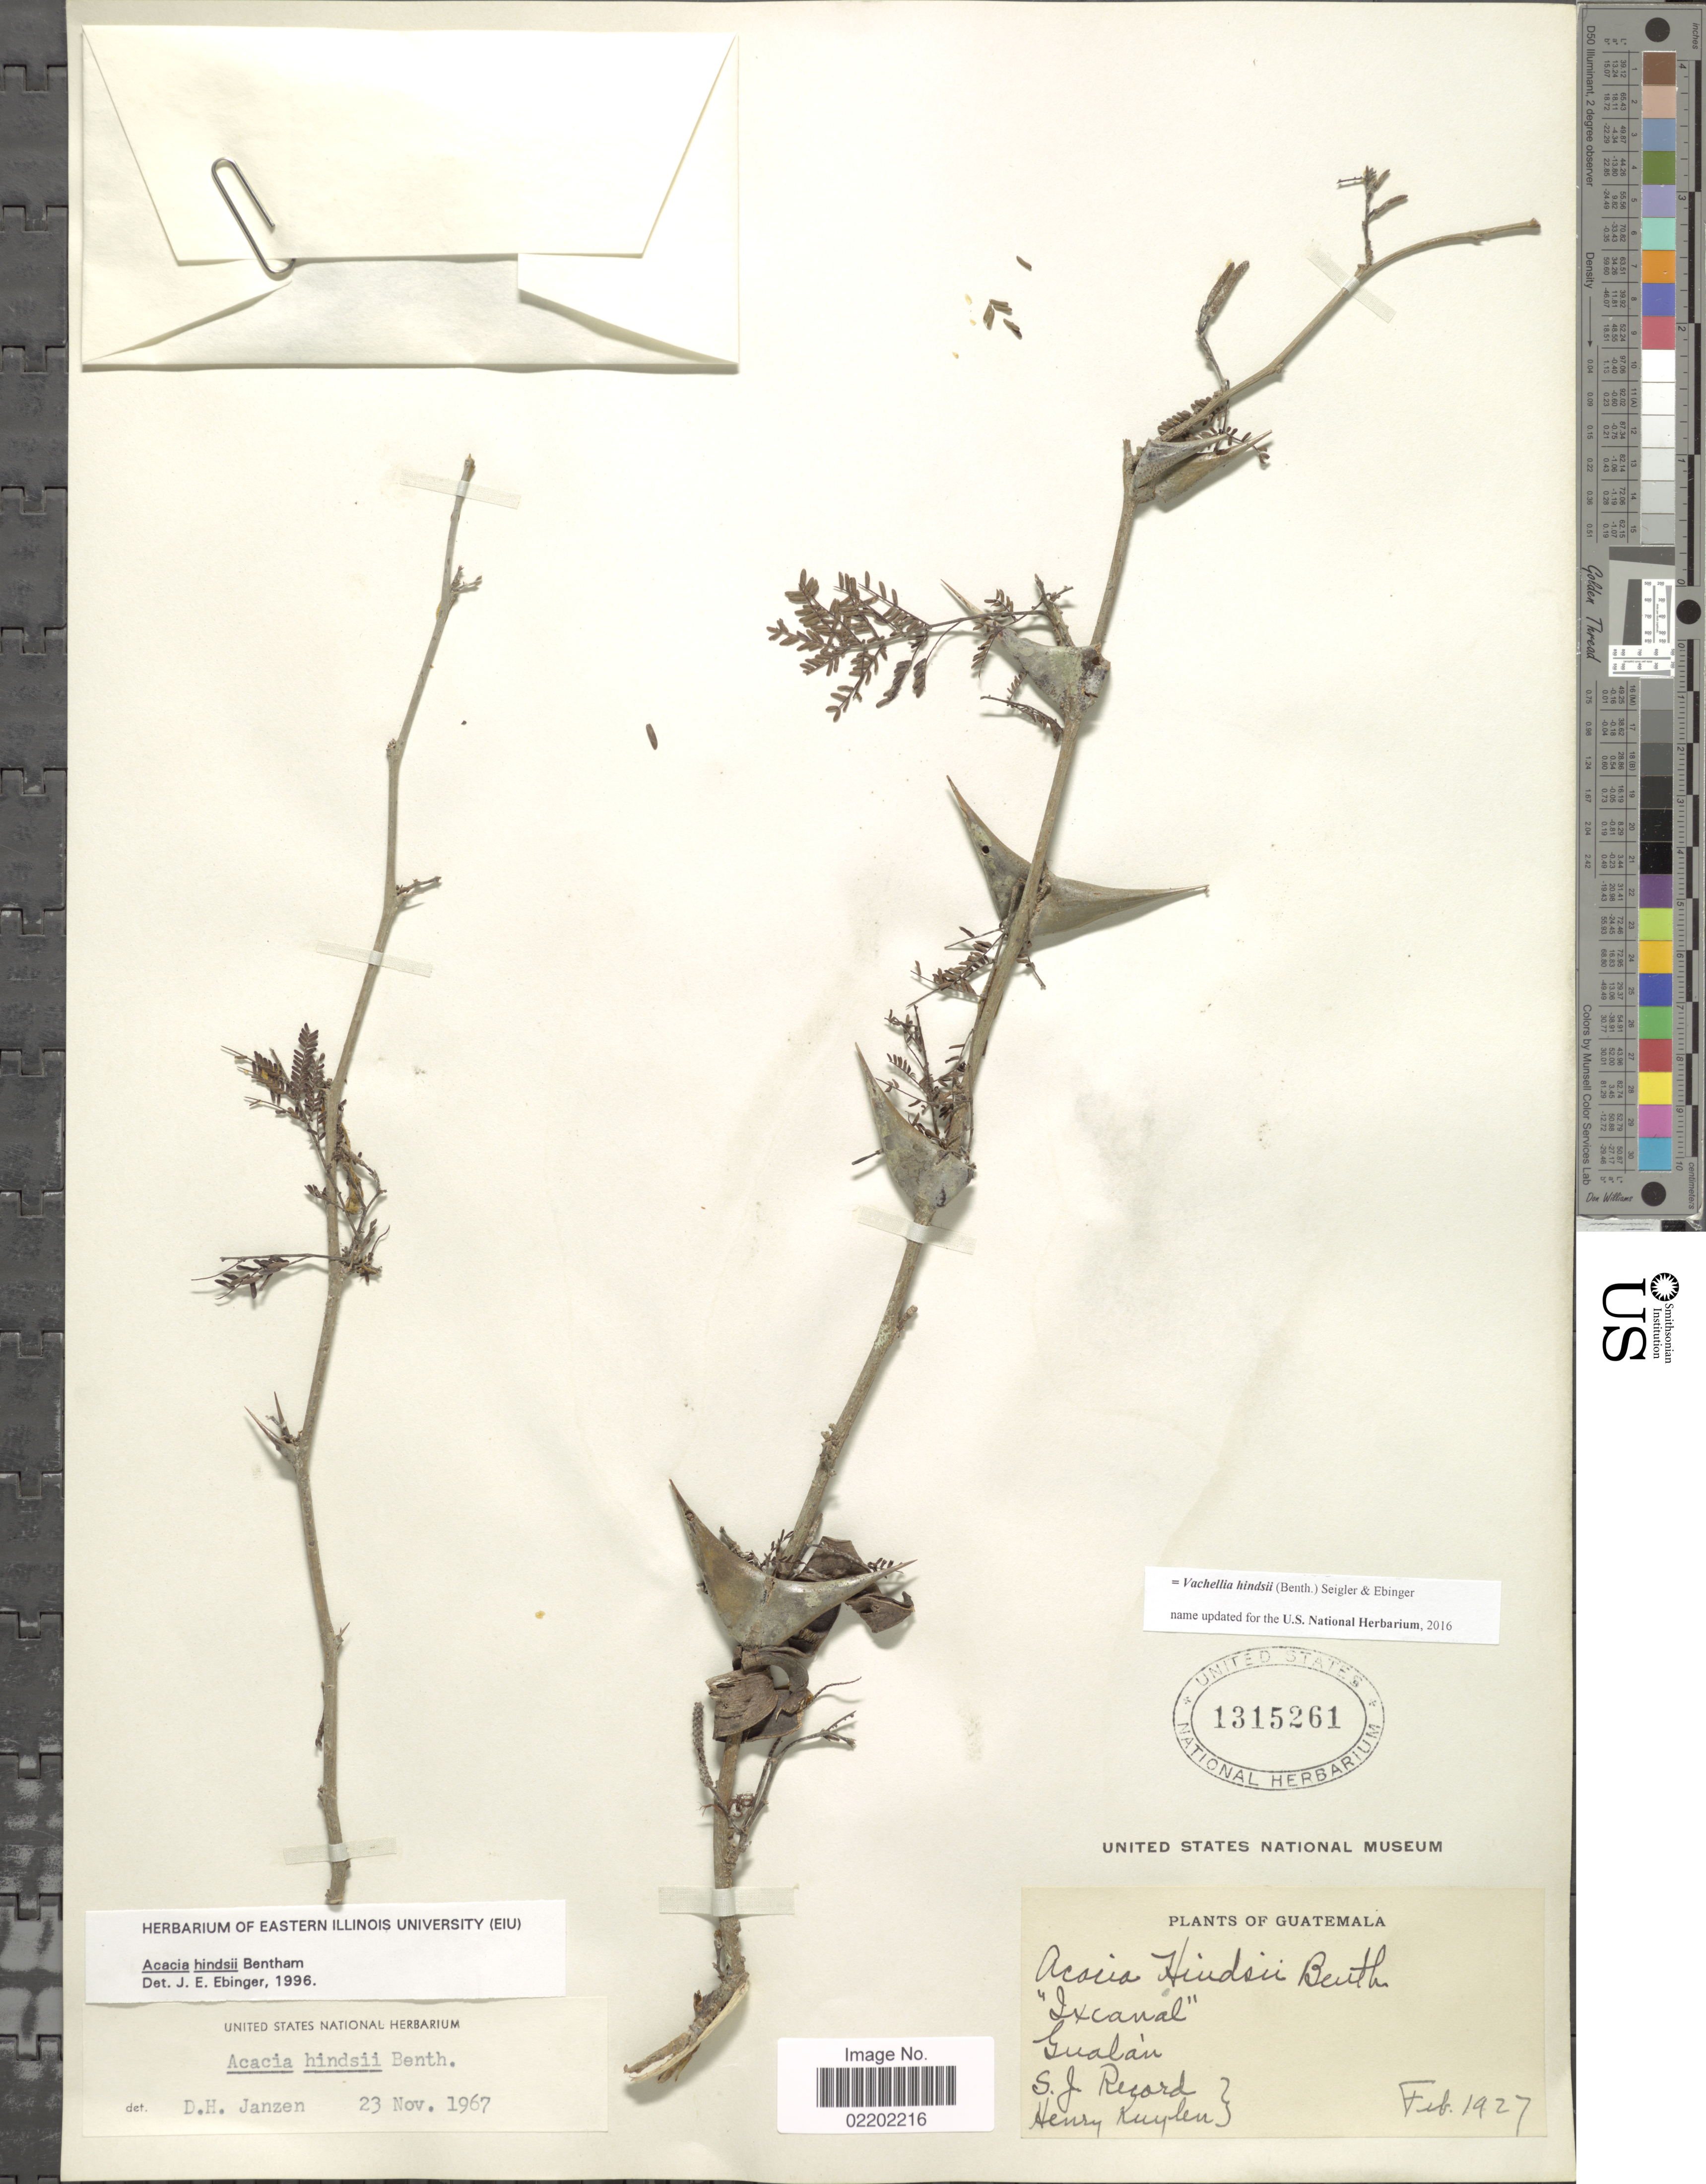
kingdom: Plantae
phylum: Tracheophyta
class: Magnoliopsida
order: Fabales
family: Fabaceae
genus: Vachellia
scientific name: Vachellia hindsii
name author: (Benth.) Seigler & Ebinger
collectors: S. J. Record & H. Kuylen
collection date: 1927-02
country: Guatemala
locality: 'Ixcanal' Gualán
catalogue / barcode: US 1315261